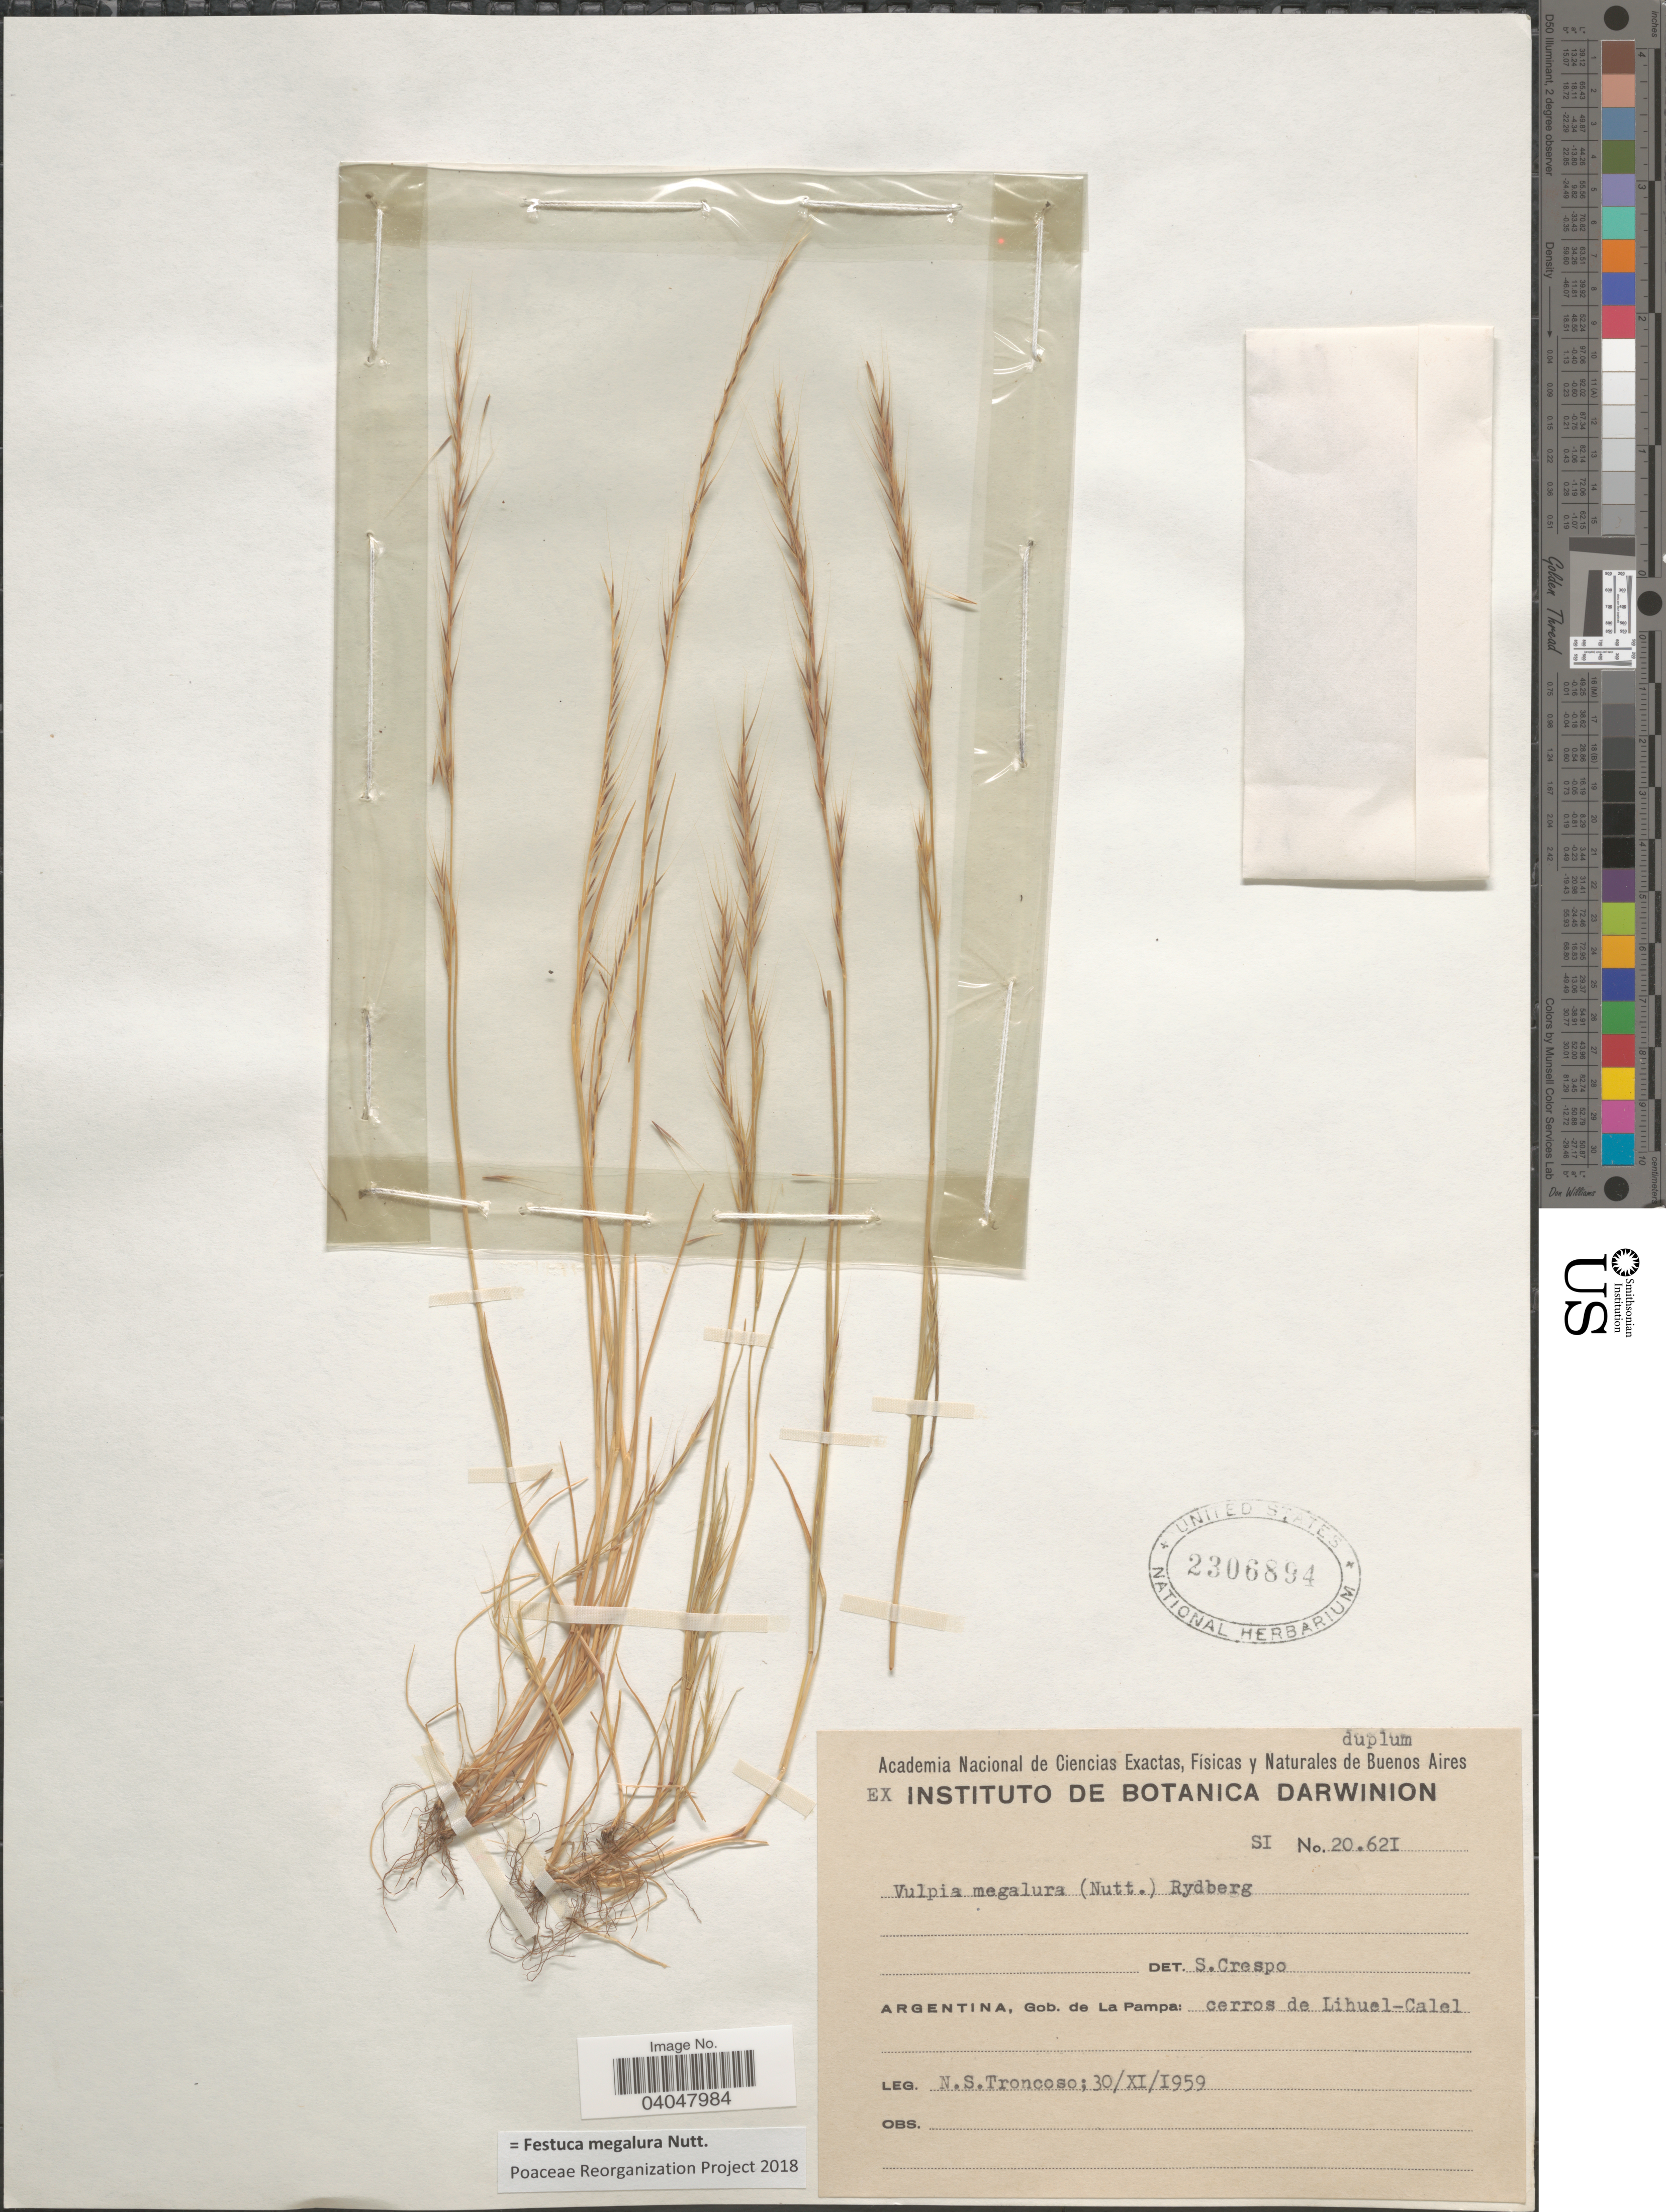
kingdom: Plantae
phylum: Tracheophyta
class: Liliopsida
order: Poales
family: Poaceae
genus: Festuca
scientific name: Festuca megalura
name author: Nutt.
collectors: N. Troncoso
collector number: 20621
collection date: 1959-11-30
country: Argentina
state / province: La Pampa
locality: Gob. de La Pampa: cerros de Lihuel-Calel.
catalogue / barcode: US 2306894